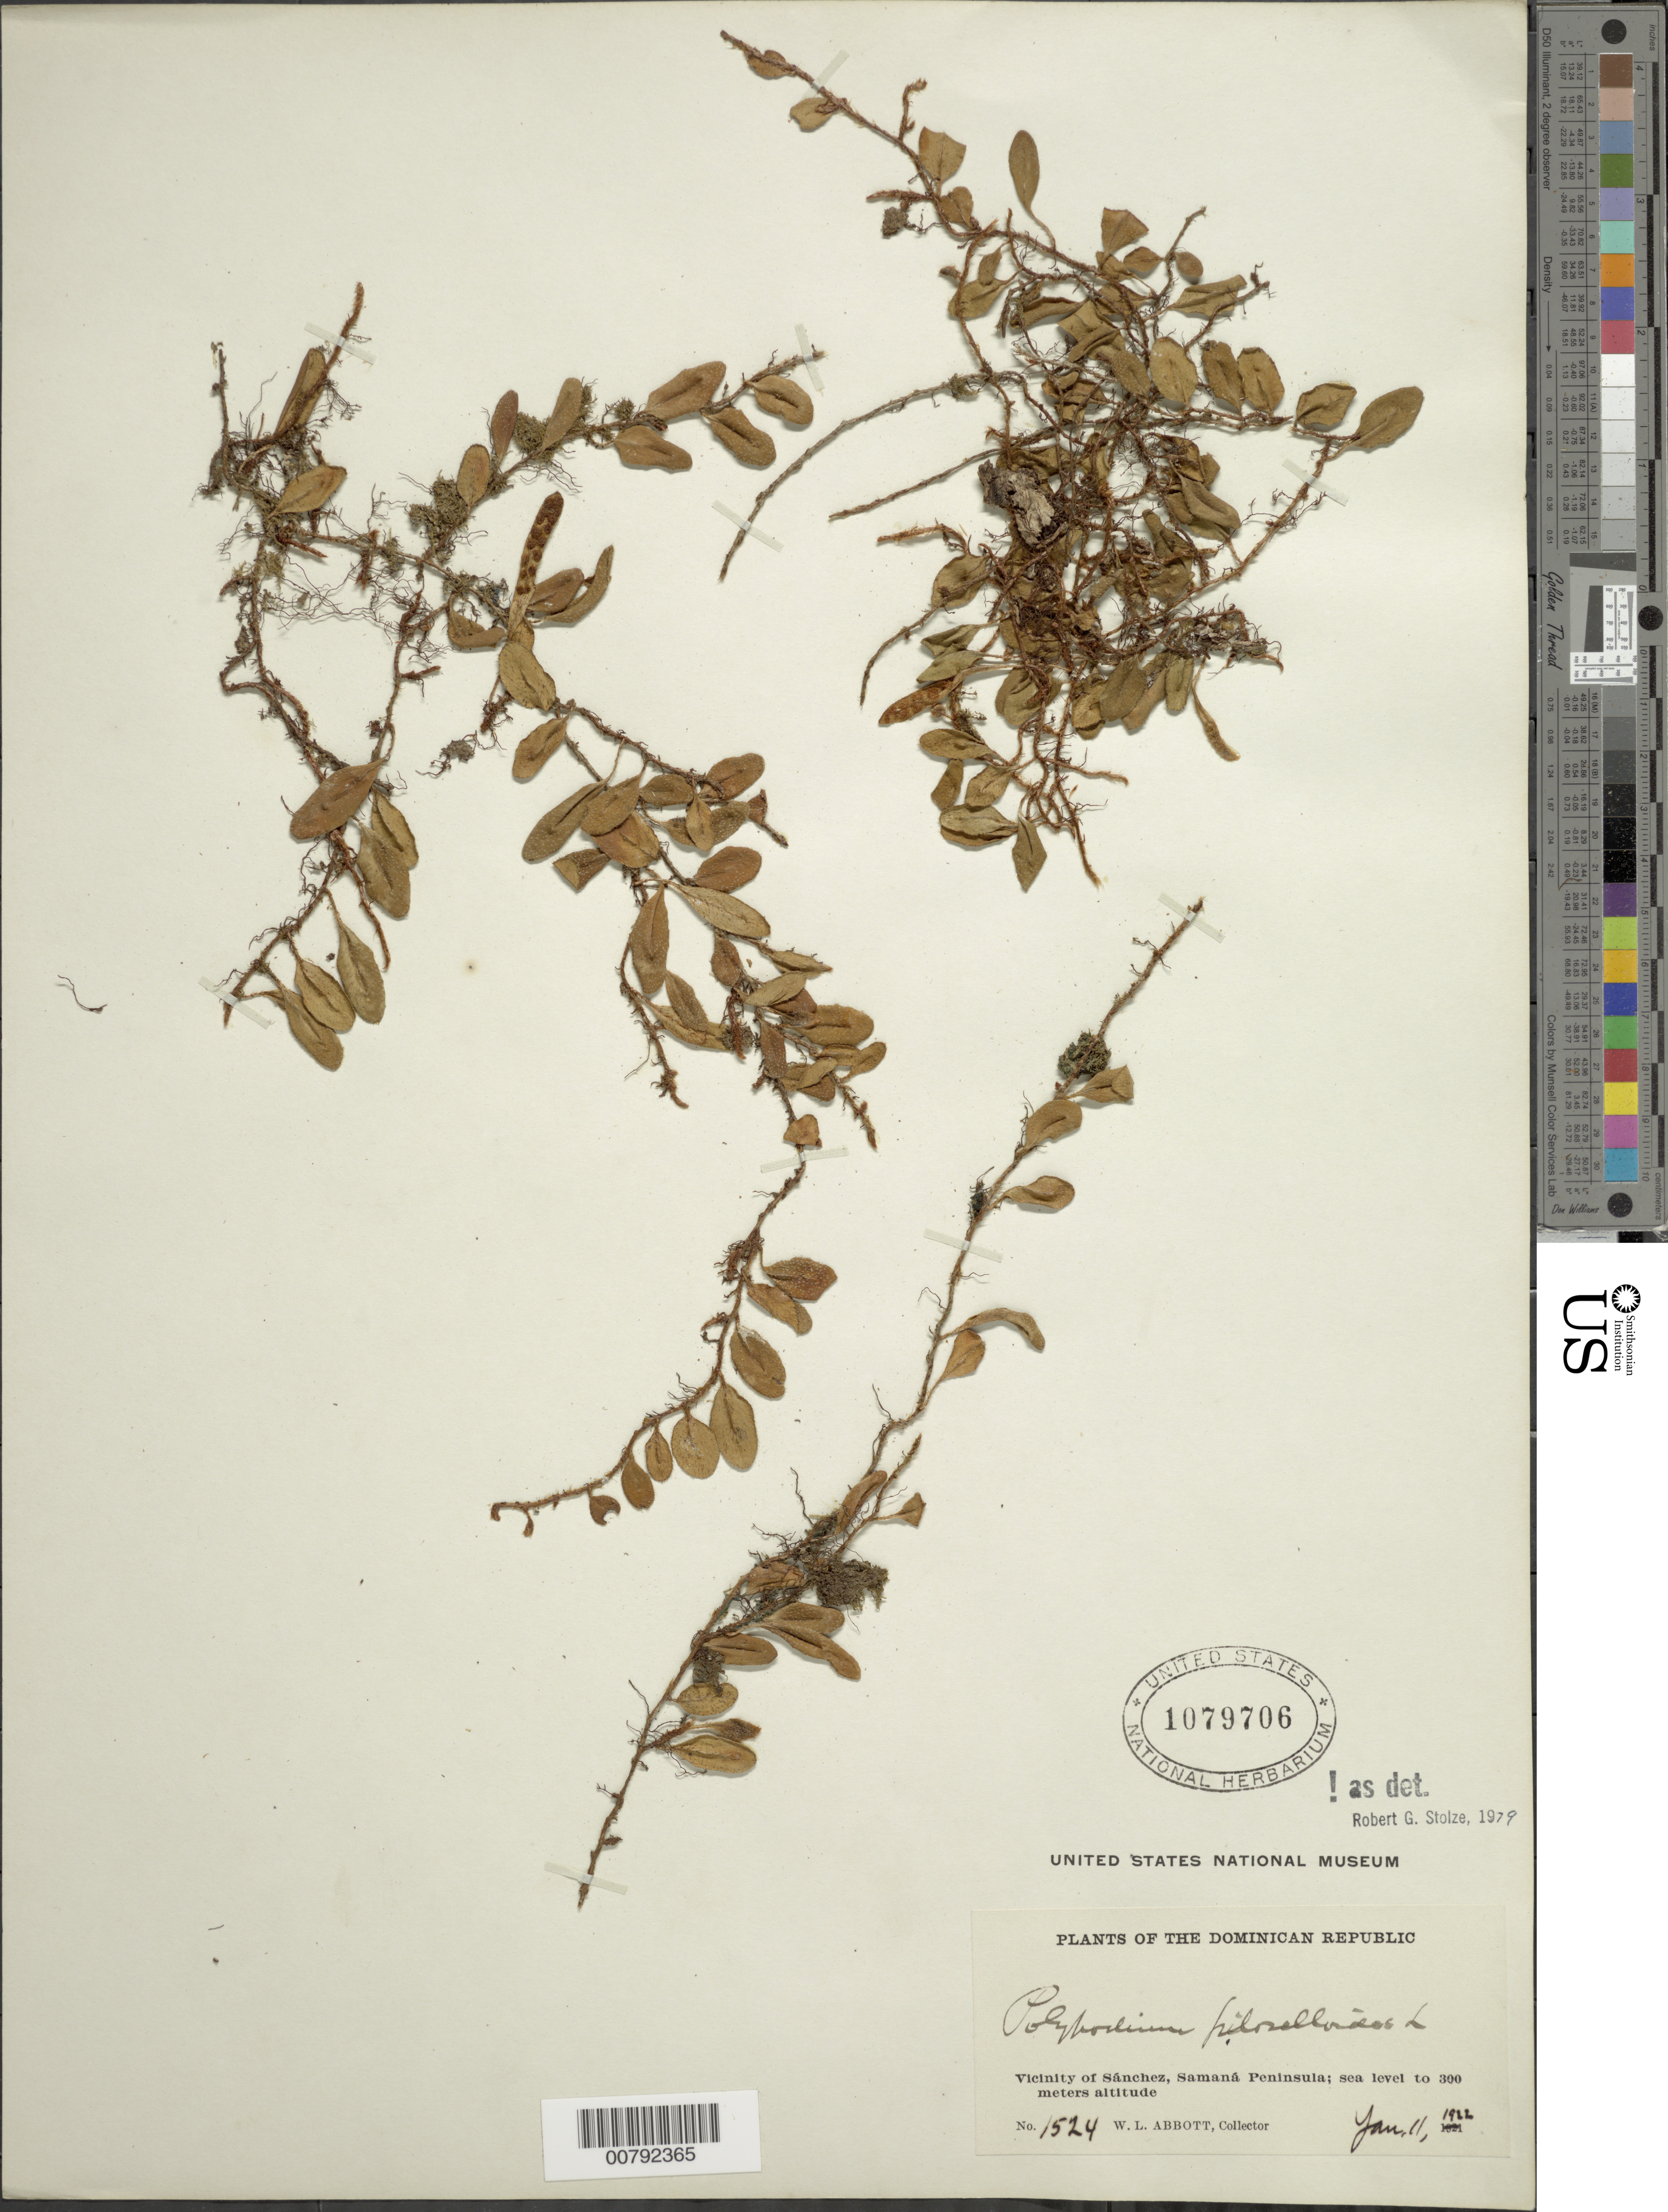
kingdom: Plantae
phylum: Tracheophyta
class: Polypodiopsida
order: Polypodiales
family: Polypodiaceae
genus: Microgramma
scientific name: Microgramma piloselloides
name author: (L.) Copel.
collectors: W. L. Abbott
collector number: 1524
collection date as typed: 11 Jan 1922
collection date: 1922-01-11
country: Dominican Republic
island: Hispaniola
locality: Sánchez vicinity, Samaná Peninsula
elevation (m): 0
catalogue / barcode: US 1079706